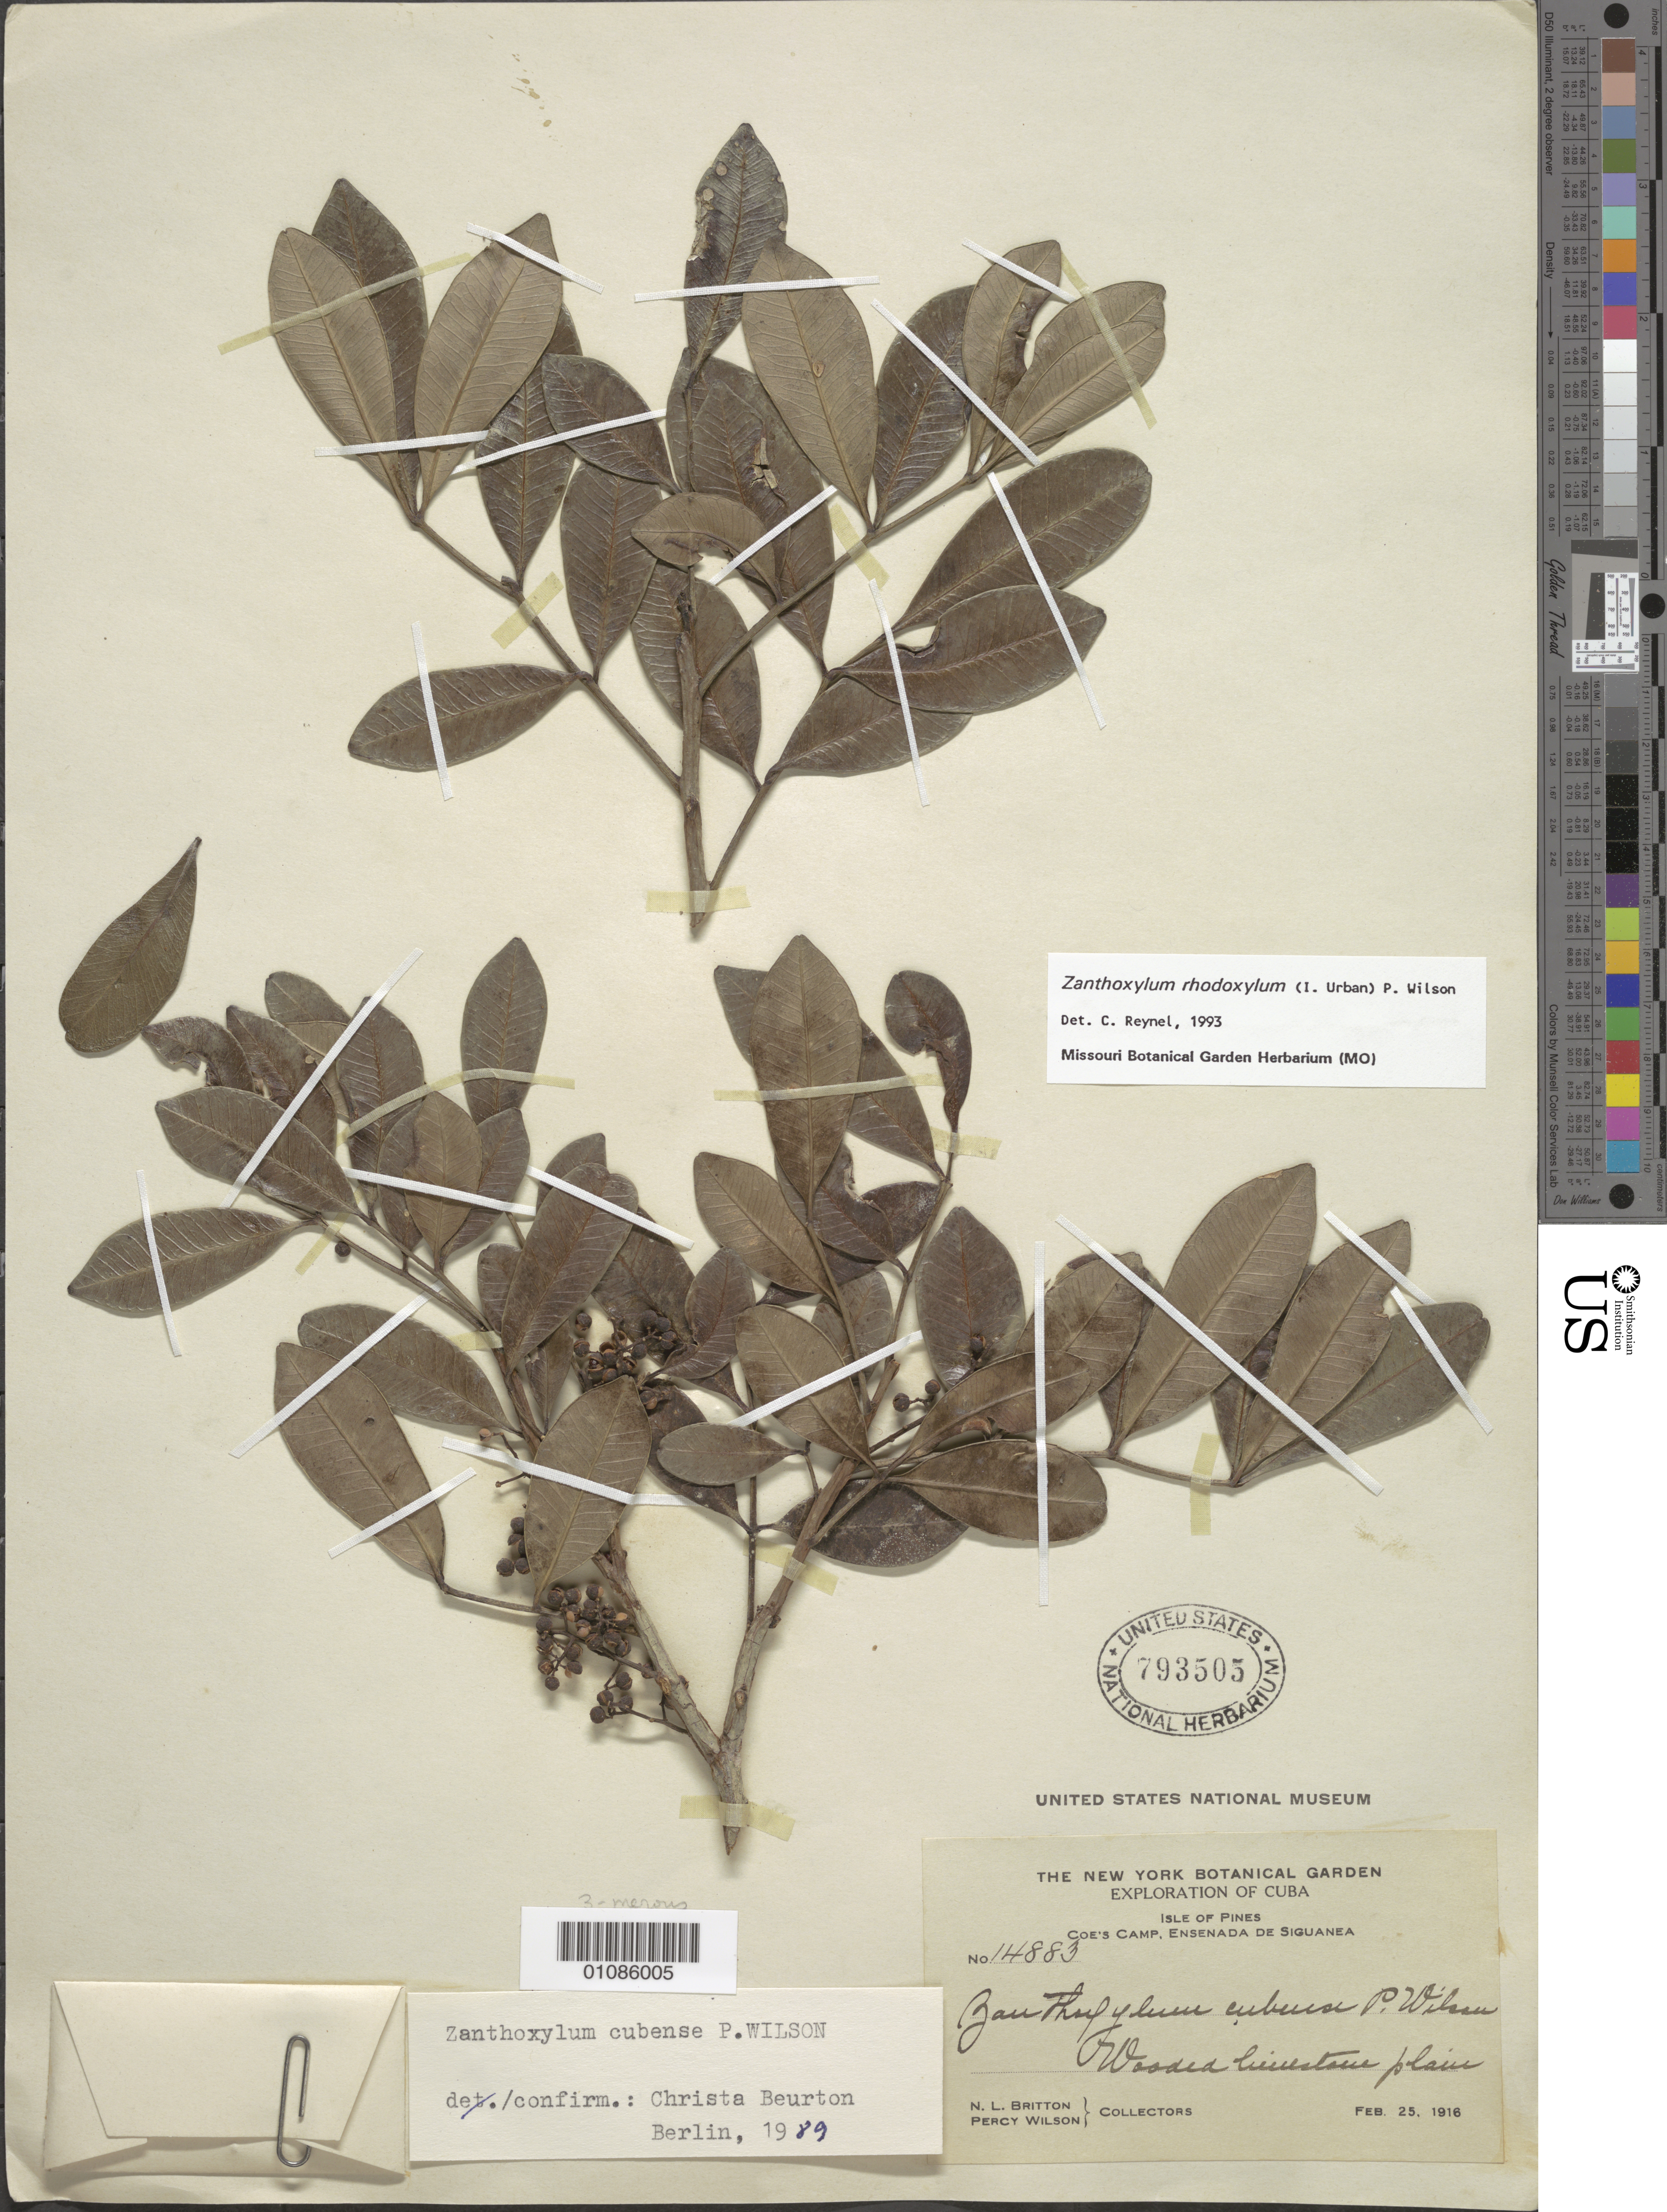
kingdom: Plantae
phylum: Tracheophyta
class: Magnoliopsida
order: Sapindales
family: Rutaceae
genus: Zanthoxylum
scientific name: Zanthoxylum cubense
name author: P. Wilson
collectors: N. Britton & P. Wilson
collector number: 14883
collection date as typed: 25 Feb 1916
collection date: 1916-02-25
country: Cuba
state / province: Isla de La Juventud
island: Isla de la Juventud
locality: Isle of Pines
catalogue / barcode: US 793505